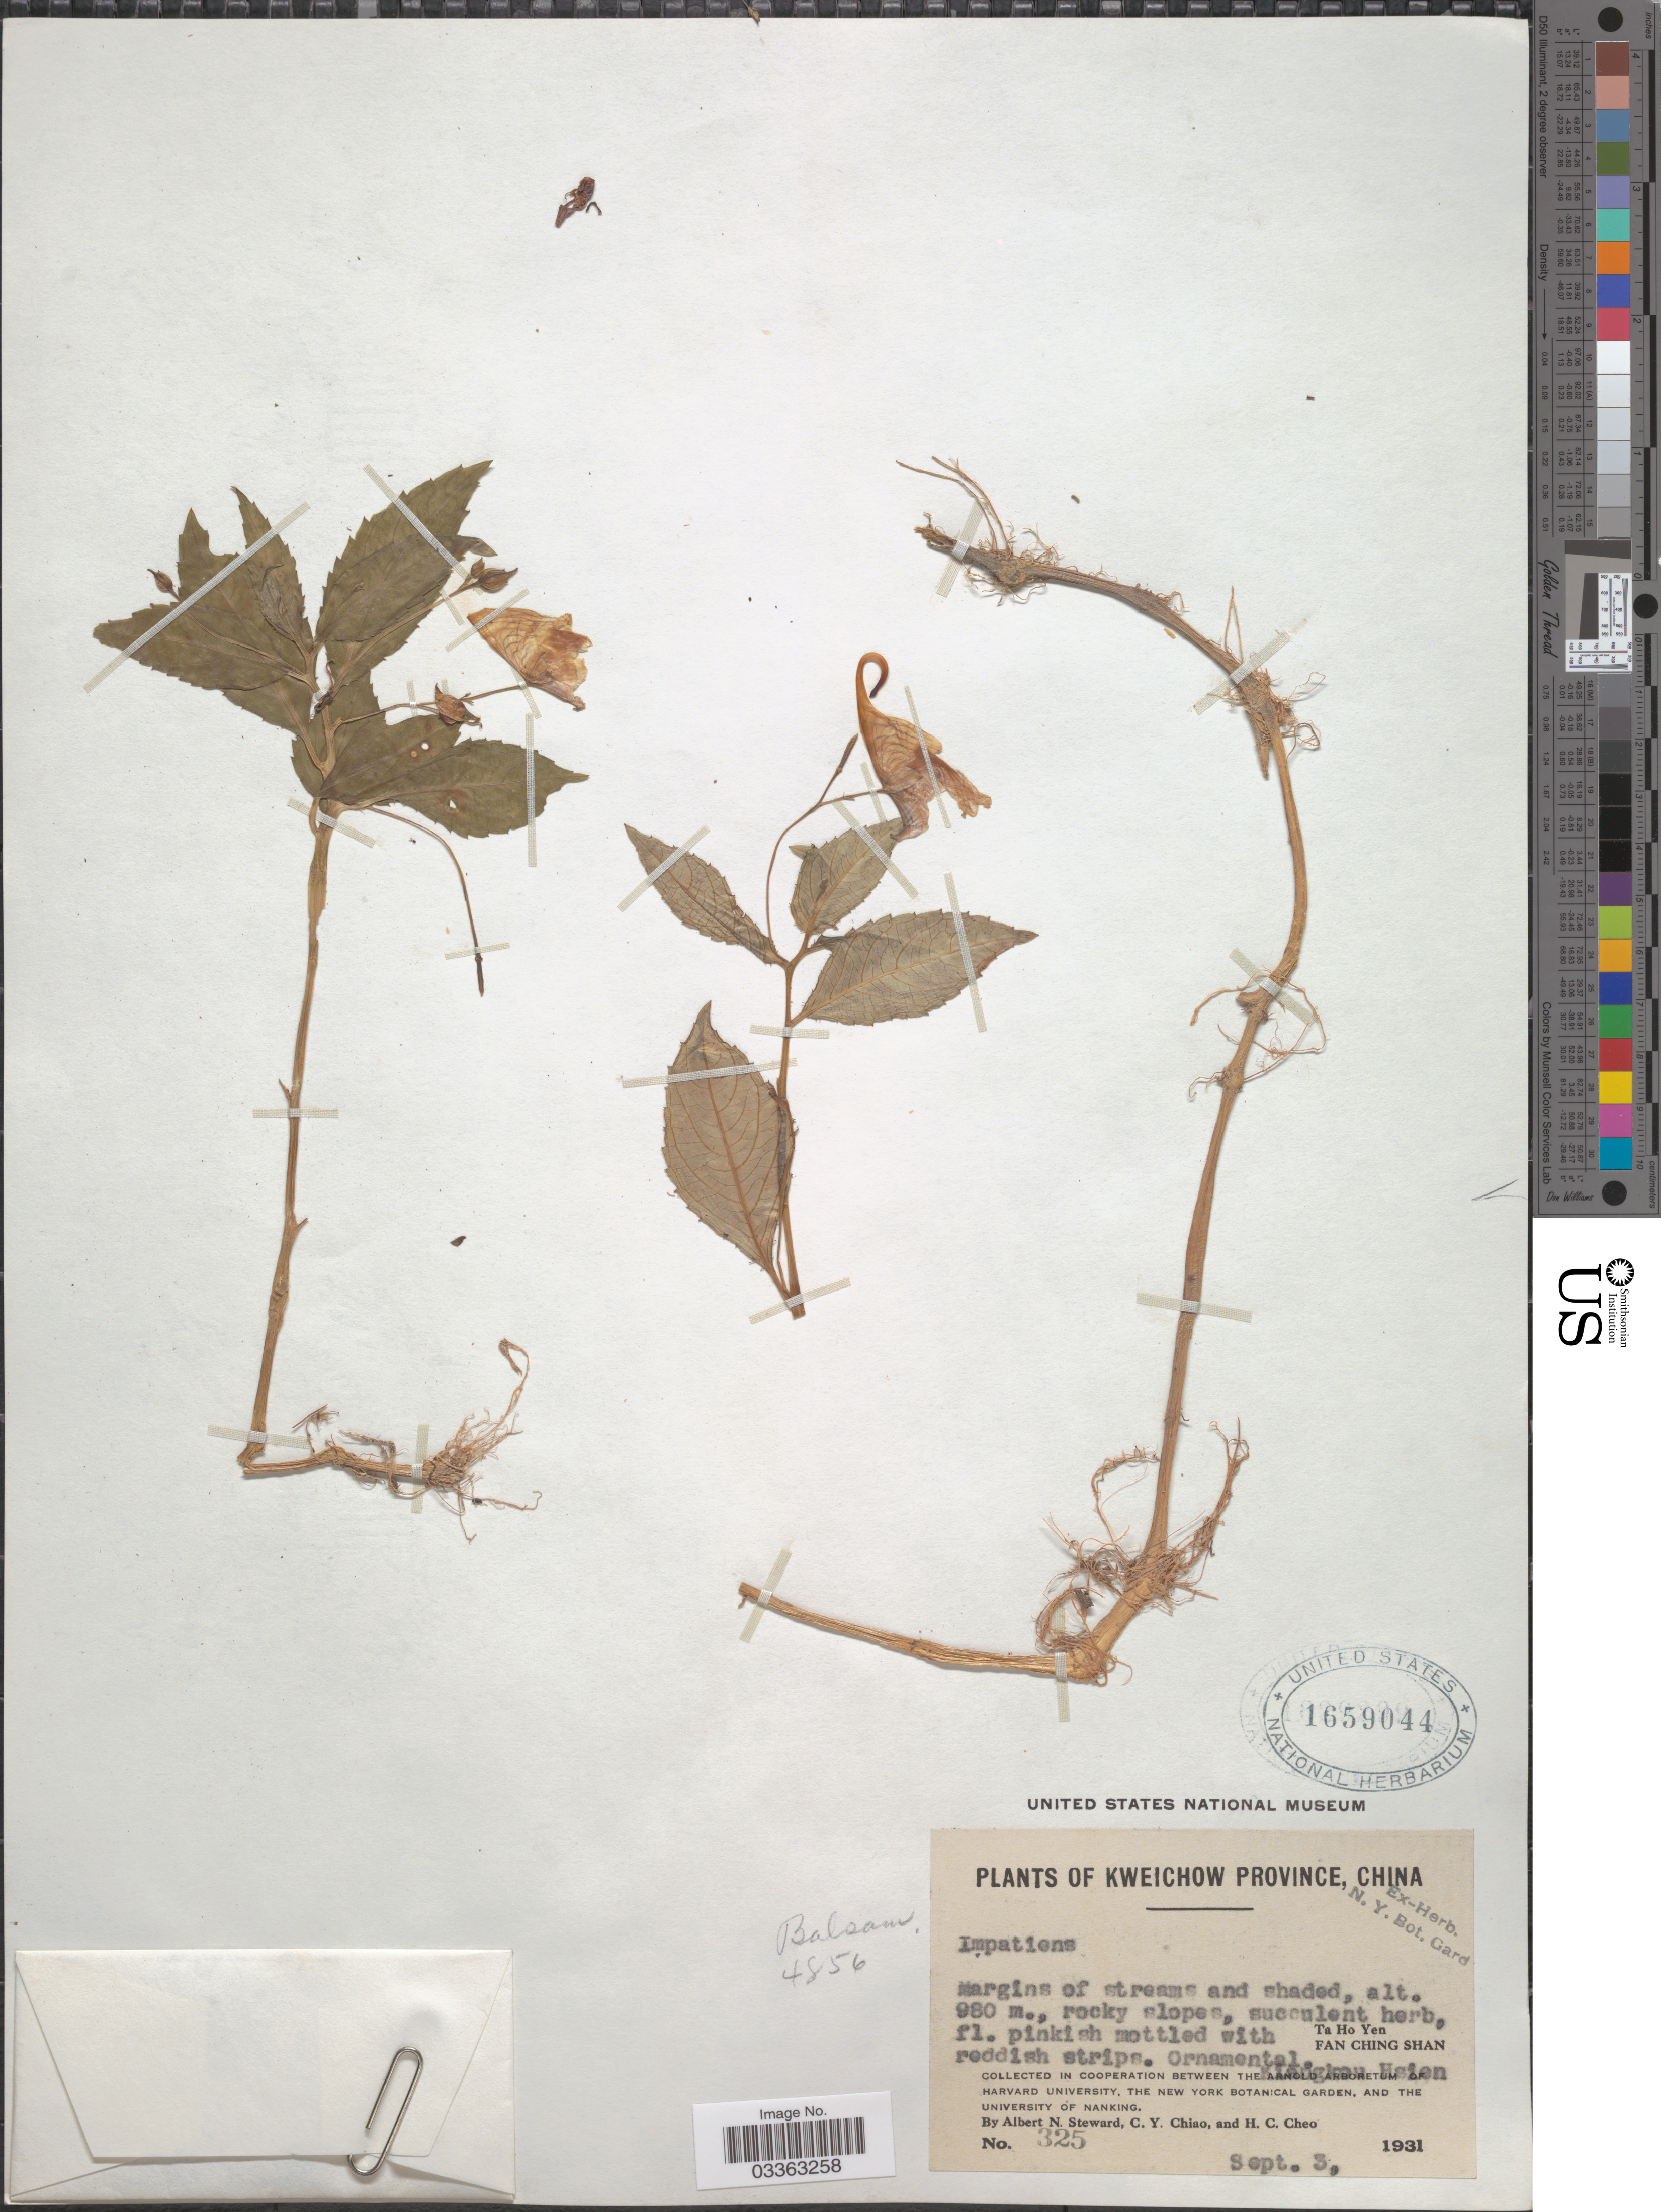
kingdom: Plantae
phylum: Tracheophyta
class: Magnoliopsida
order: Ericales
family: Balsaminaceae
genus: Impatiens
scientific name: Impatiens sp.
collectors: A. N. Steward, C. Y. Chiao & H. Cheo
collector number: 325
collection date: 1931-09-03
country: China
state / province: Guizhou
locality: Kweichow Province. Ta Ho Yen. Fan Ching Shan. K [illegible text] Hsien.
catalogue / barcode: US 1659044